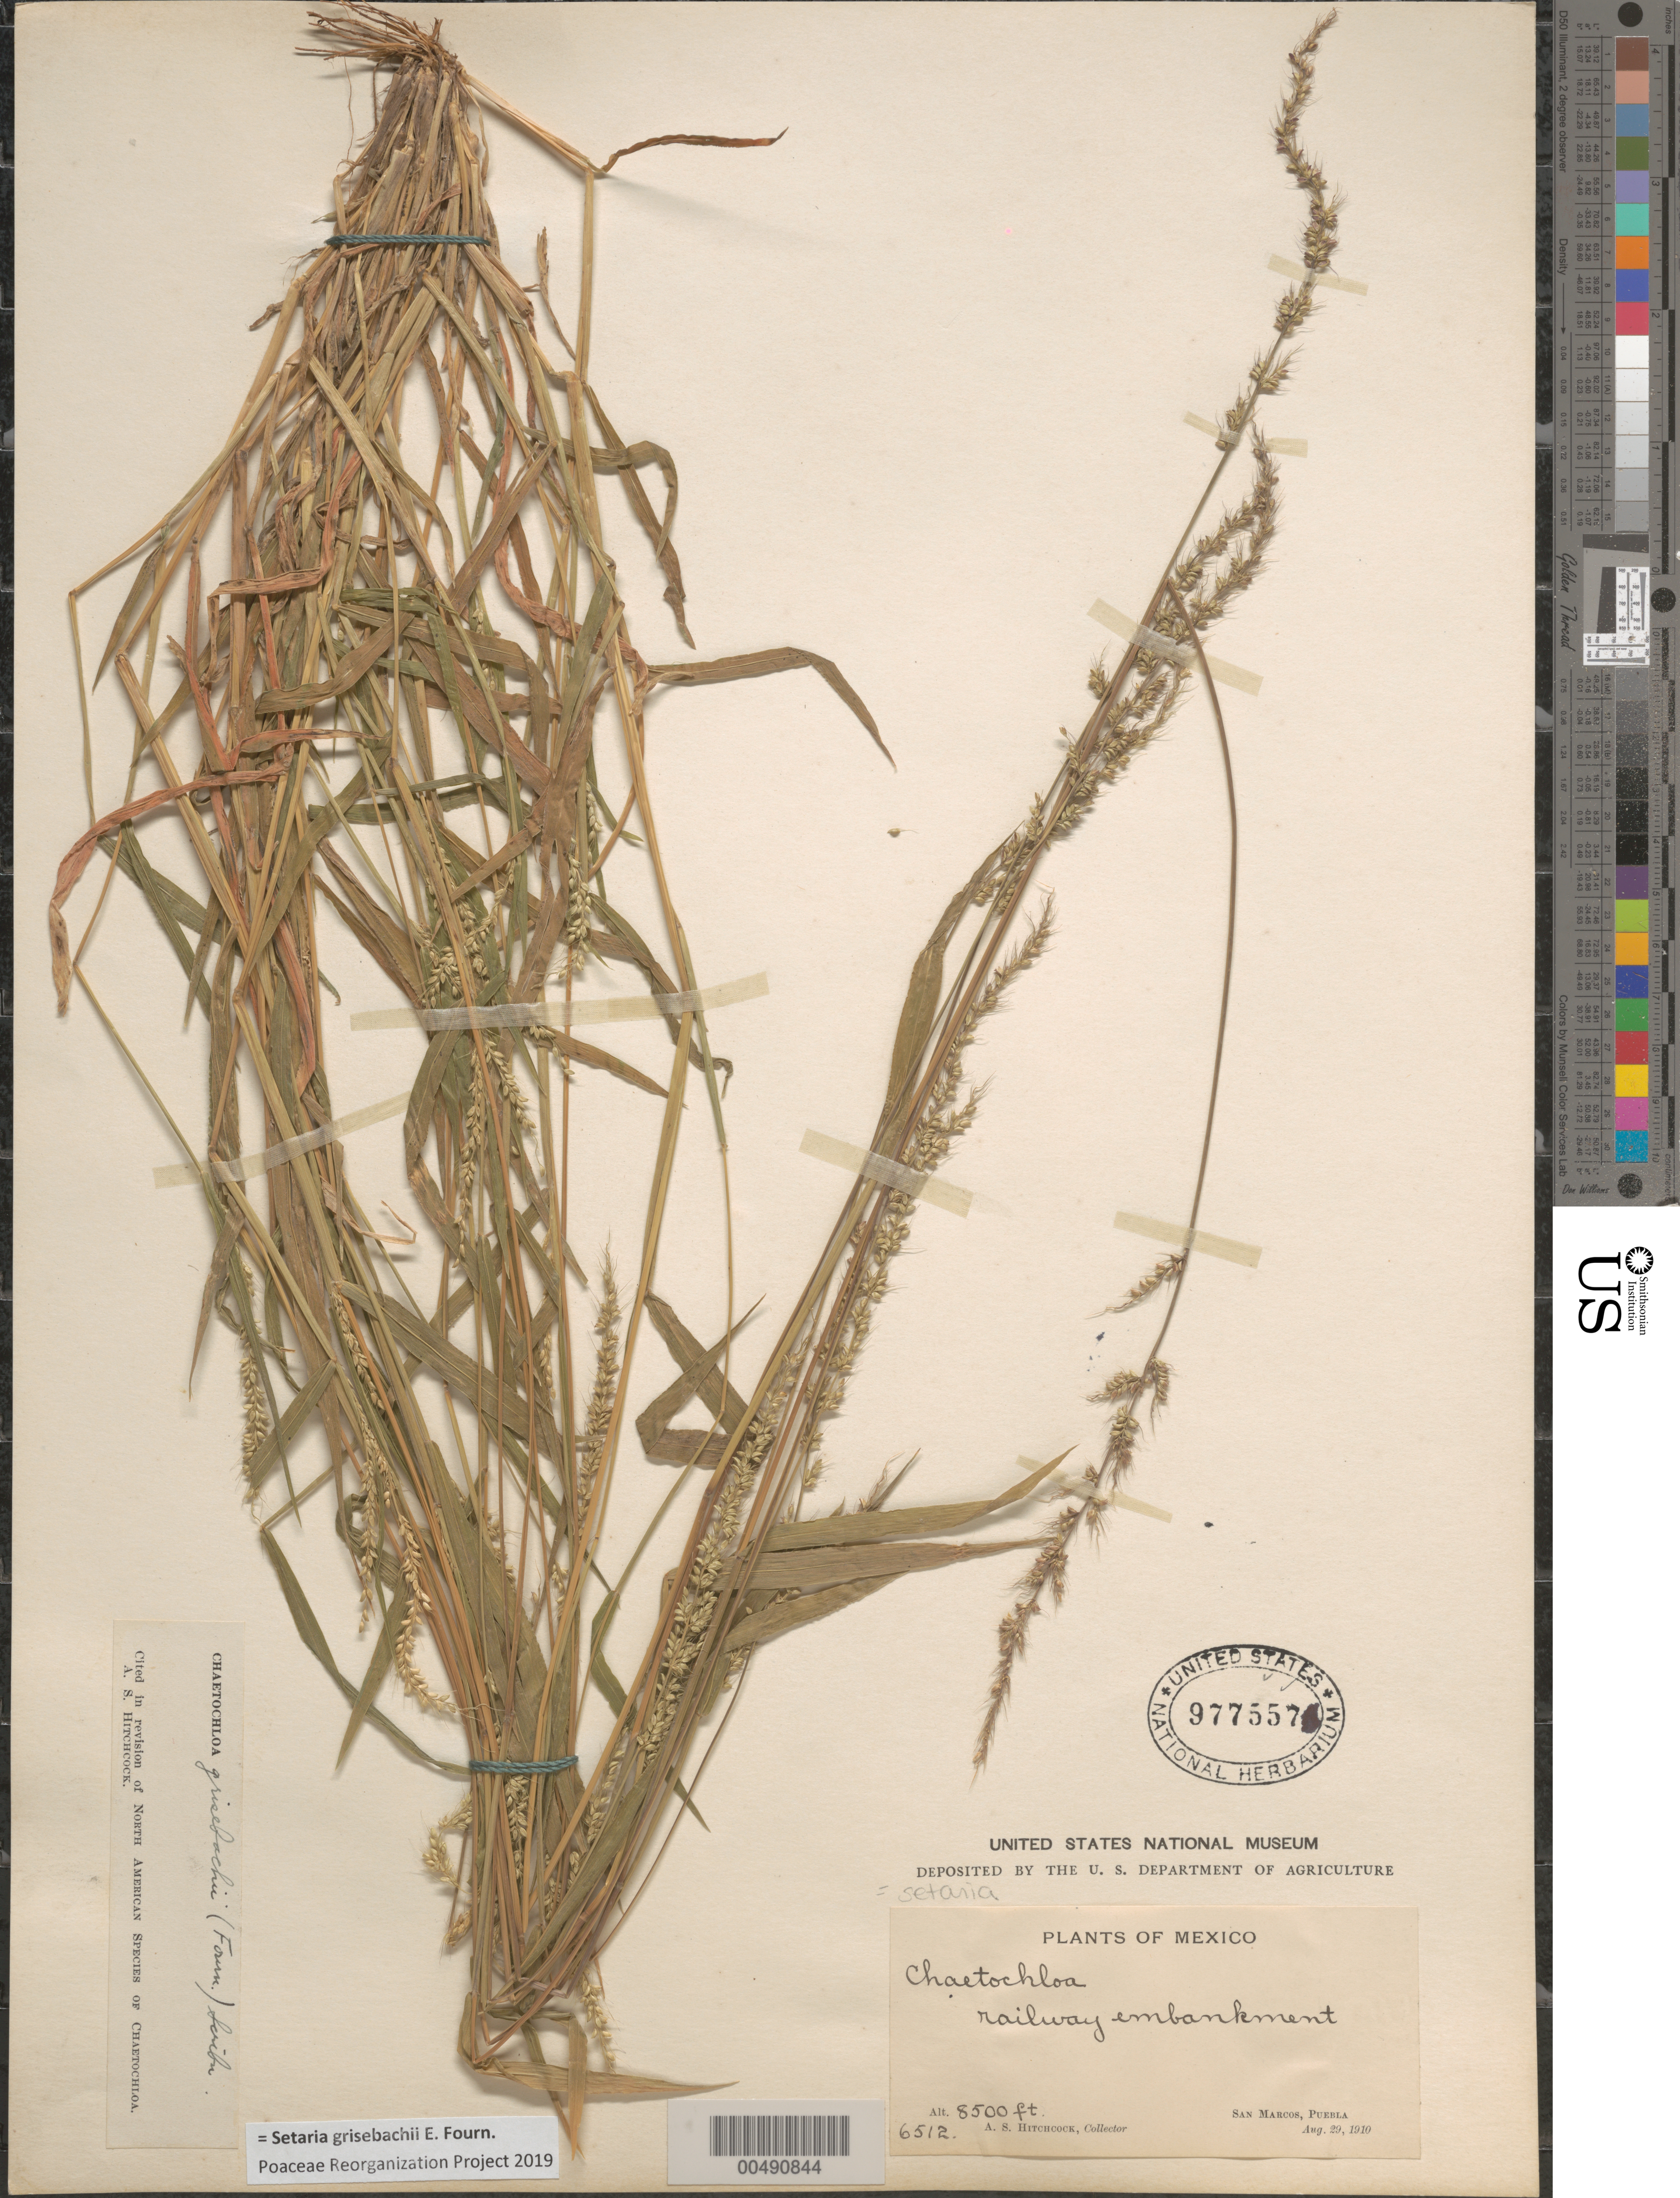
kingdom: Plantae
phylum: Tracheophyta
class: Liliopsida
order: Poales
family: Poaceae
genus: Setaria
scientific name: Setaria grisebachii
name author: E. Fourn.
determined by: Poaceae Reorganization Project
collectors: A. S. Hitchcock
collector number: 6512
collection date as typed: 29 Aug 1910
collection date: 1910-08-29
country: Mexico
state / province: Puebla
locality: San Marcos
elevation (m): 2591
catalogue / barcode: US 977557